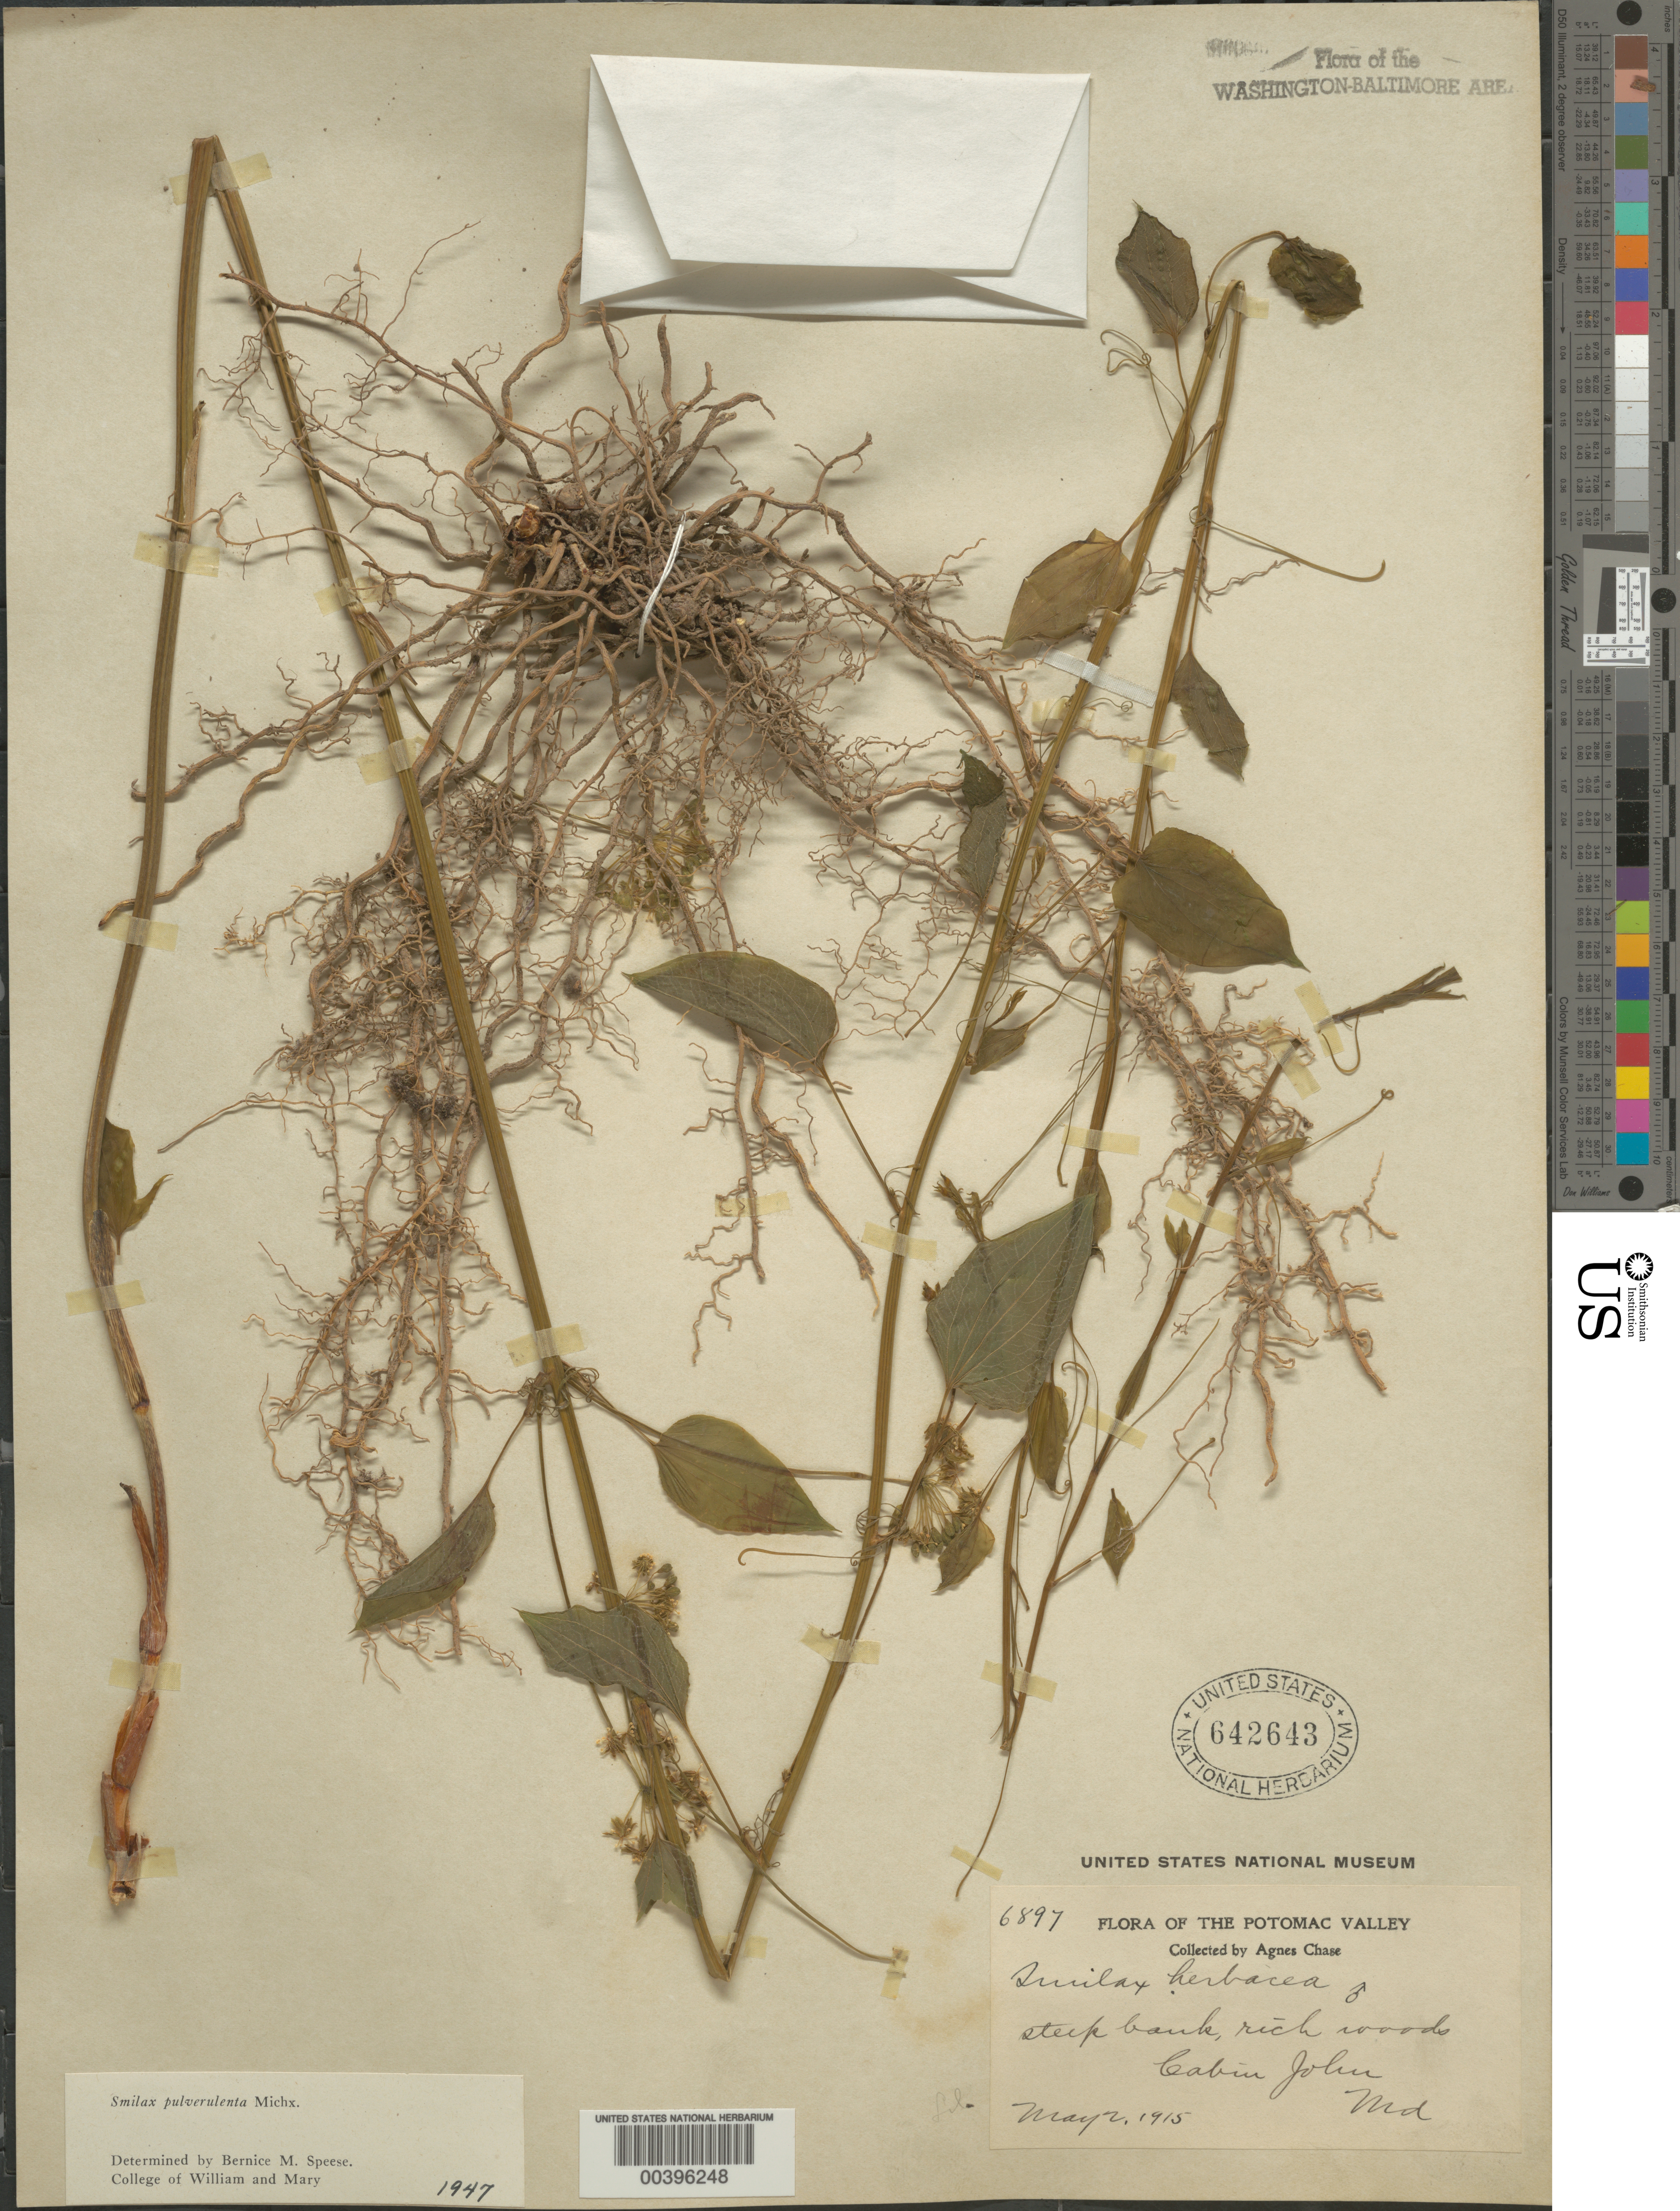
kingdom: Plantae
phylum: Tracheophyta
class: Liliopsida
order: Liliales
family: Smilacaceae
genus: Smilax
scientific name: Smilax pulverulenta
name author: Michx.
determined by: Speese, B. M.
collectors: A. Chase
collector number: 6897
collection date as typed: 02 May 1915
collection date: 1915-05-02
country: United States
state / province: Maryland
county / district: Montgomery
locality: Cabin John C. & O. Canal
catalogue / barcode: US 642643